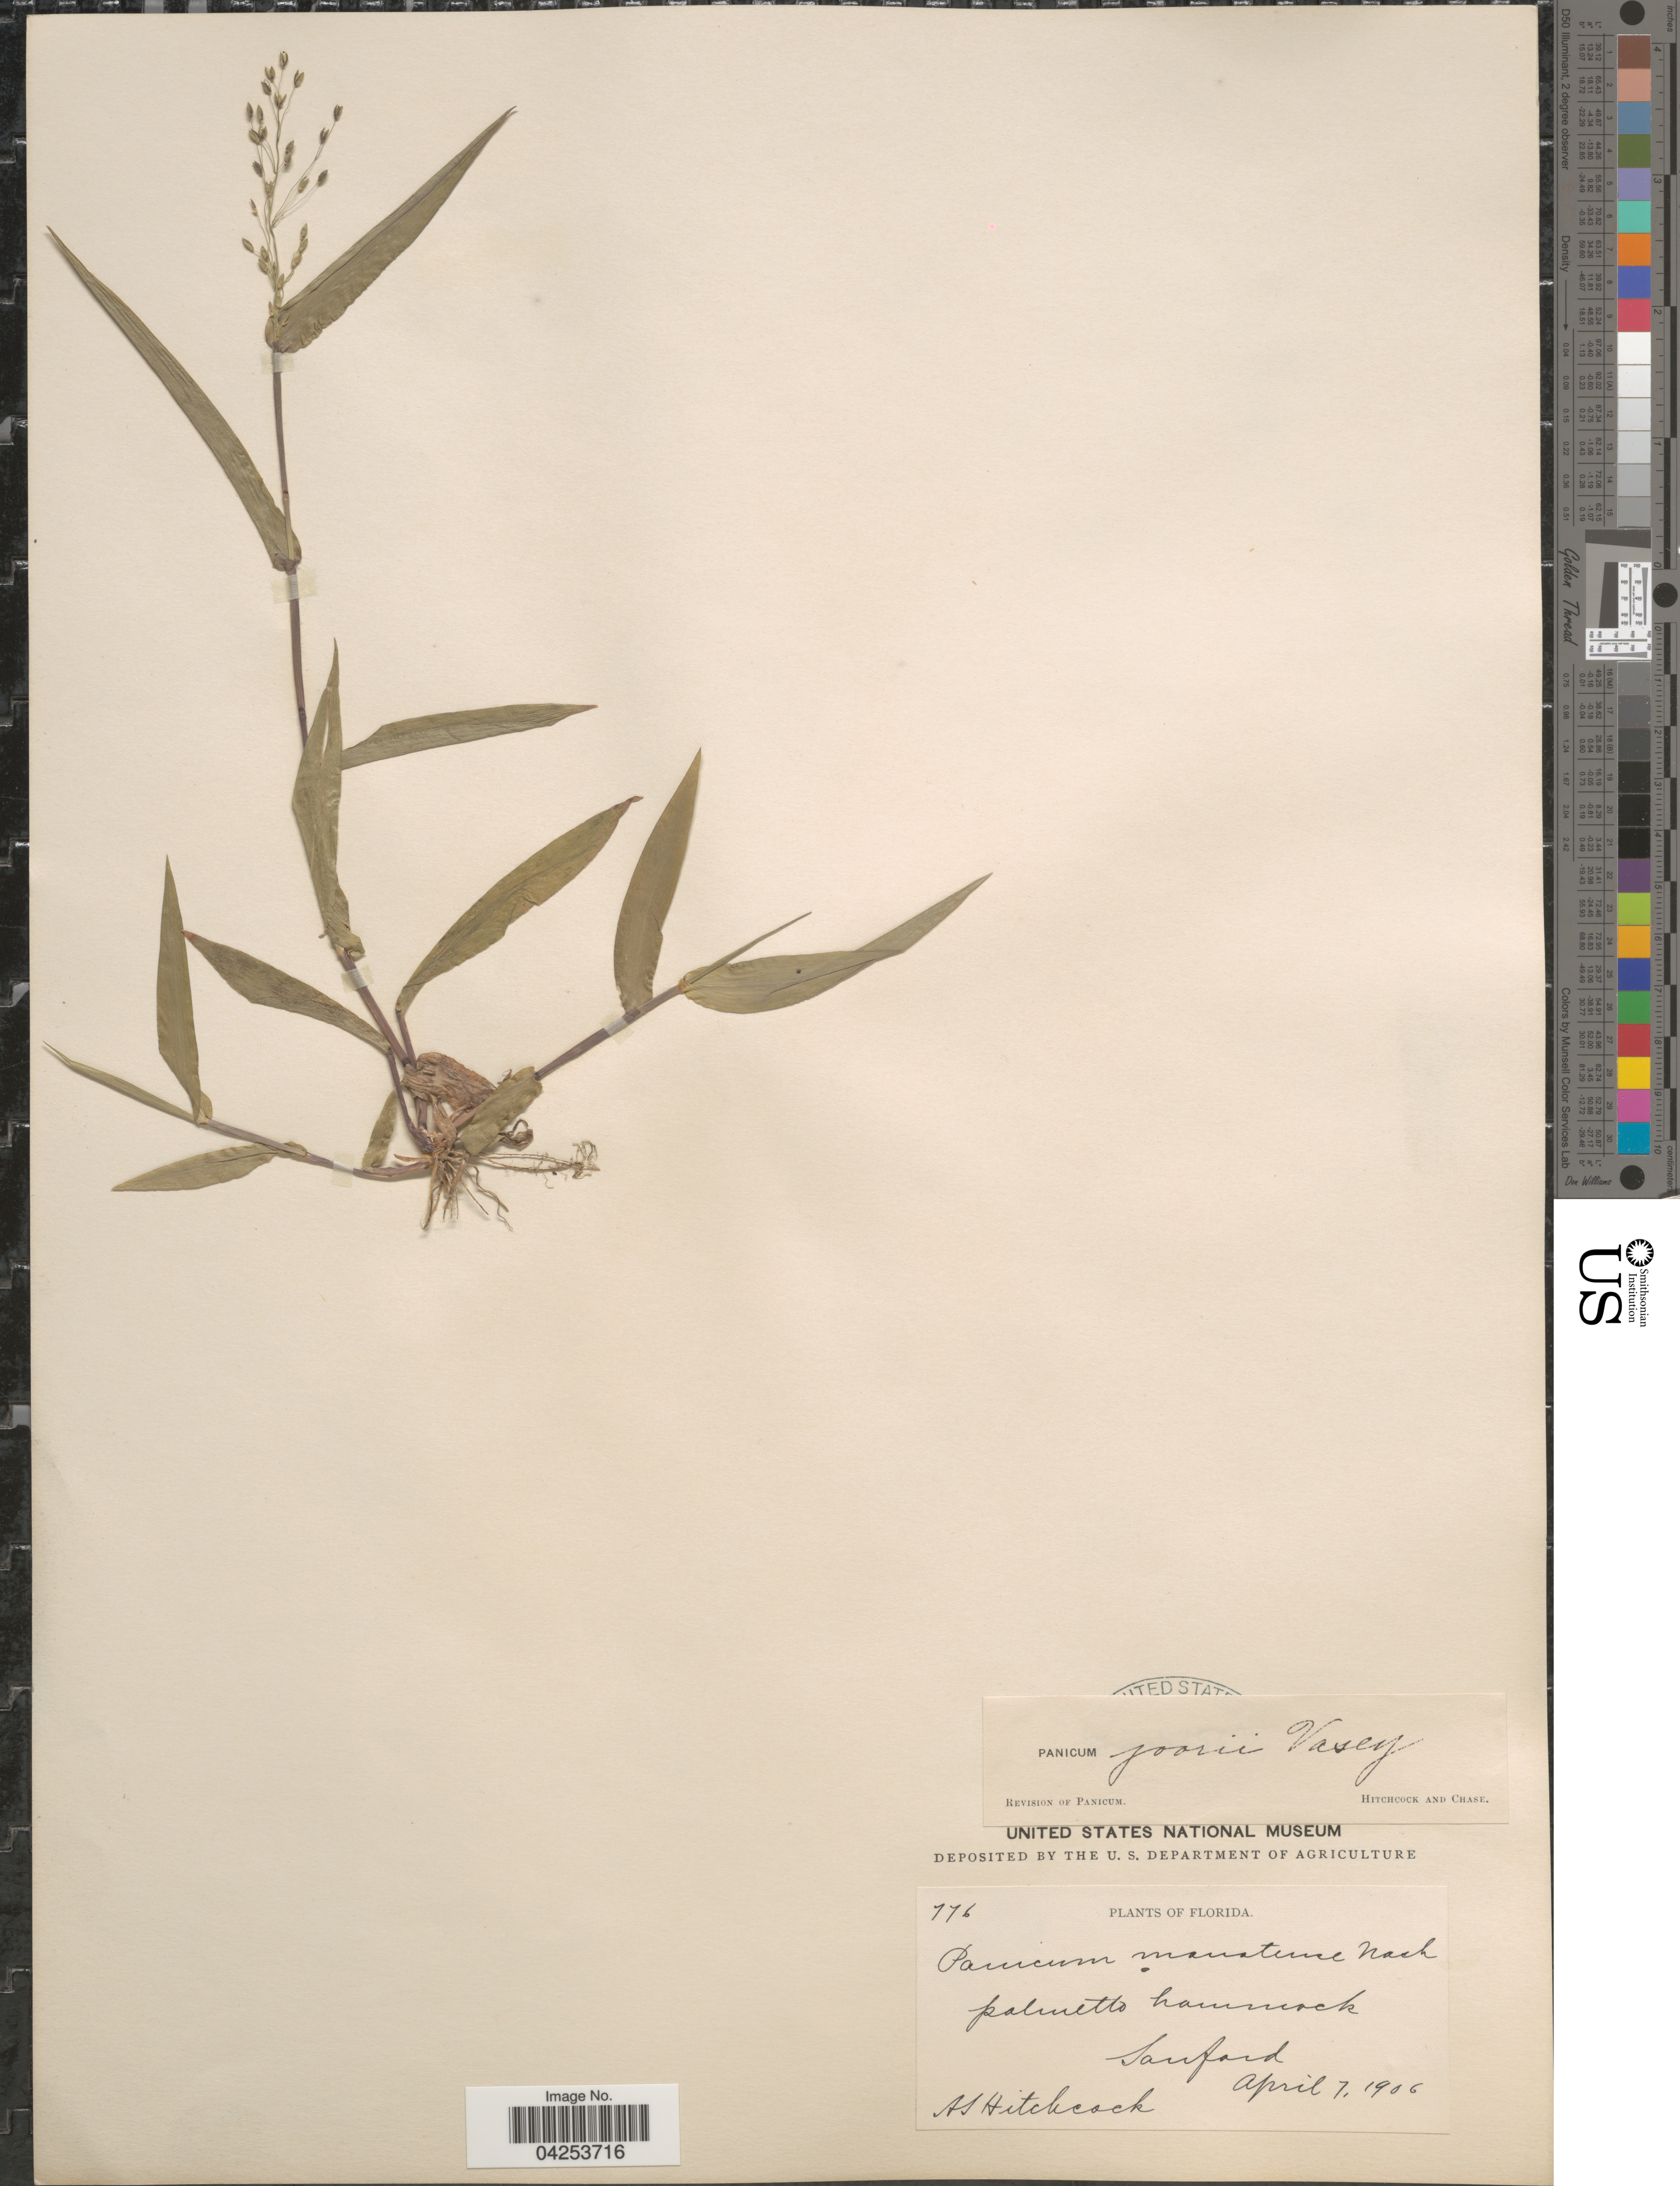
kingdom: Plantae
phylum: Tracheophyta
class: Liliopsida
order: Poales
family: Poaceae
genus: Dichanthelium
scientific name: Dichanthelium commutatum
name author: (Schult.) Gould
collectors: A. S. Hitchcock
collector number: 776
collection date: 1906-04-07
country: United States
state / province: Florida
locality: Palmetto hammock. Sanford.